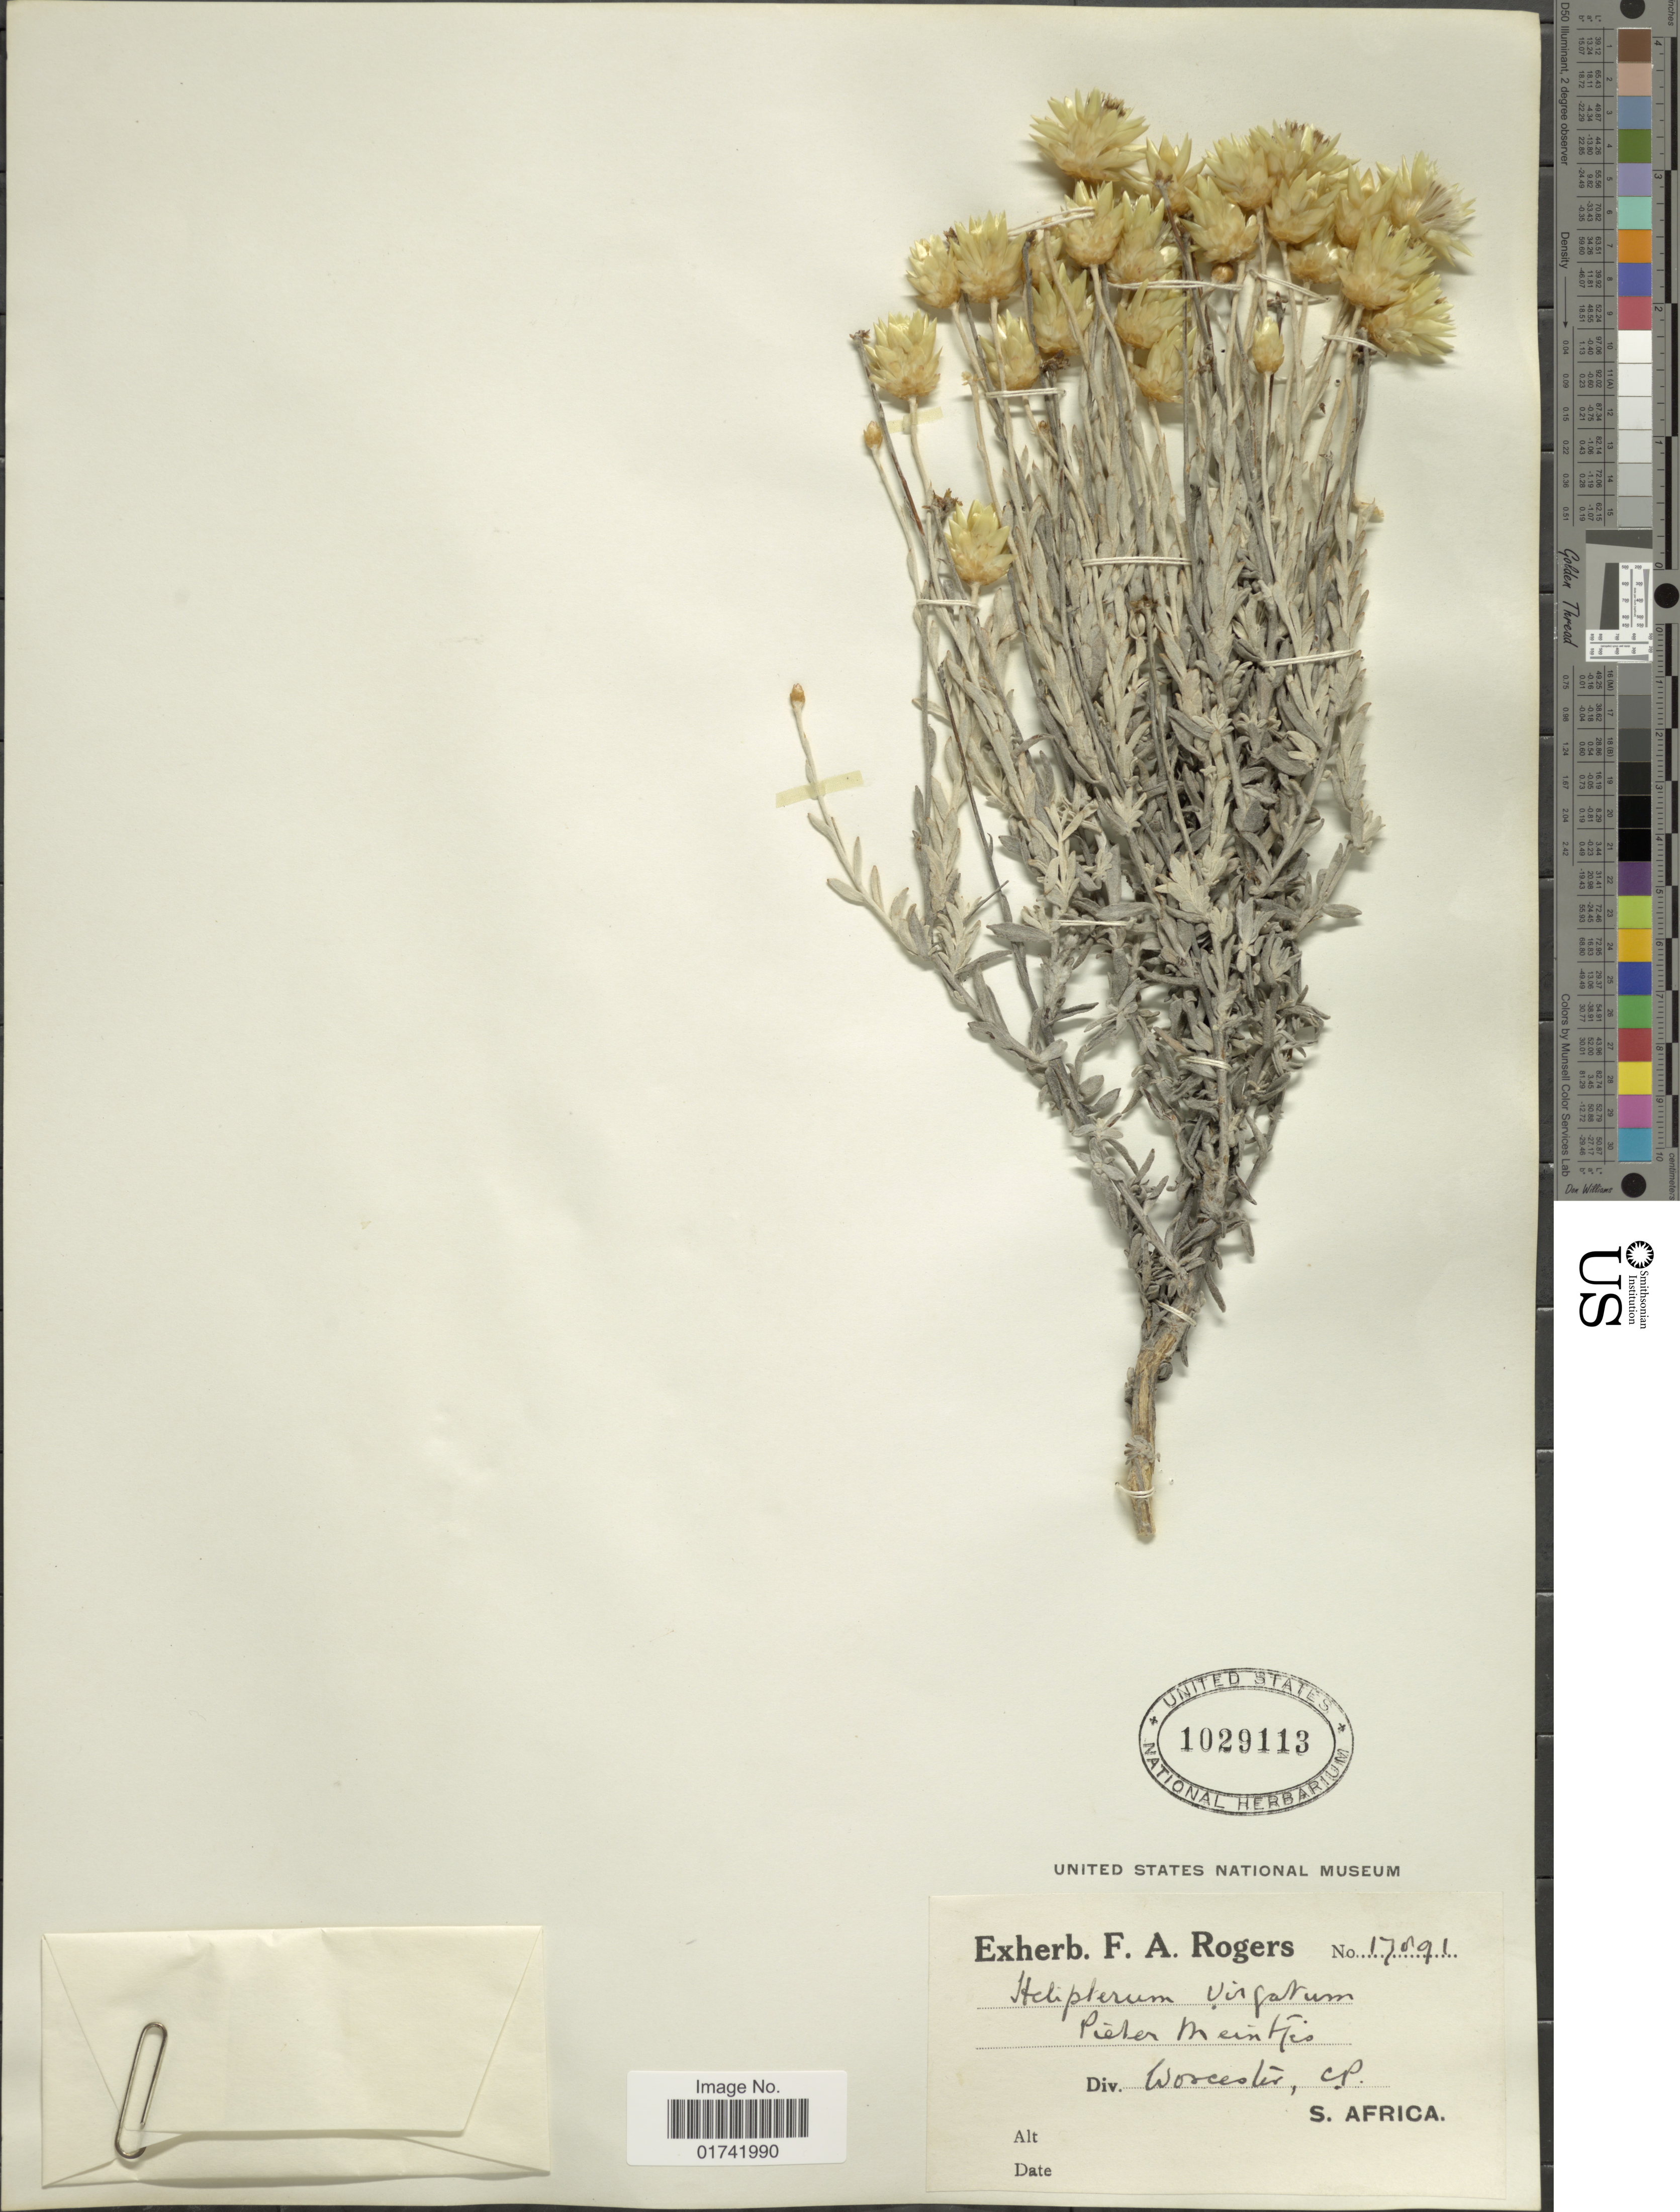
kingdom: Plantae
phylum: Tracheophyta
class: Magnoliopsida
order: Asterales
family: Asteraceae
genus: Helipterum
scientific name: Helipterum virgatum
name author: DC.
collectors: ex herb. F. A. Rogers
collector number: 17891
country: South Africa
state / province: Western Cape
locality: Div. Worcester, C. P.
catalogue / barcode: US 1029113